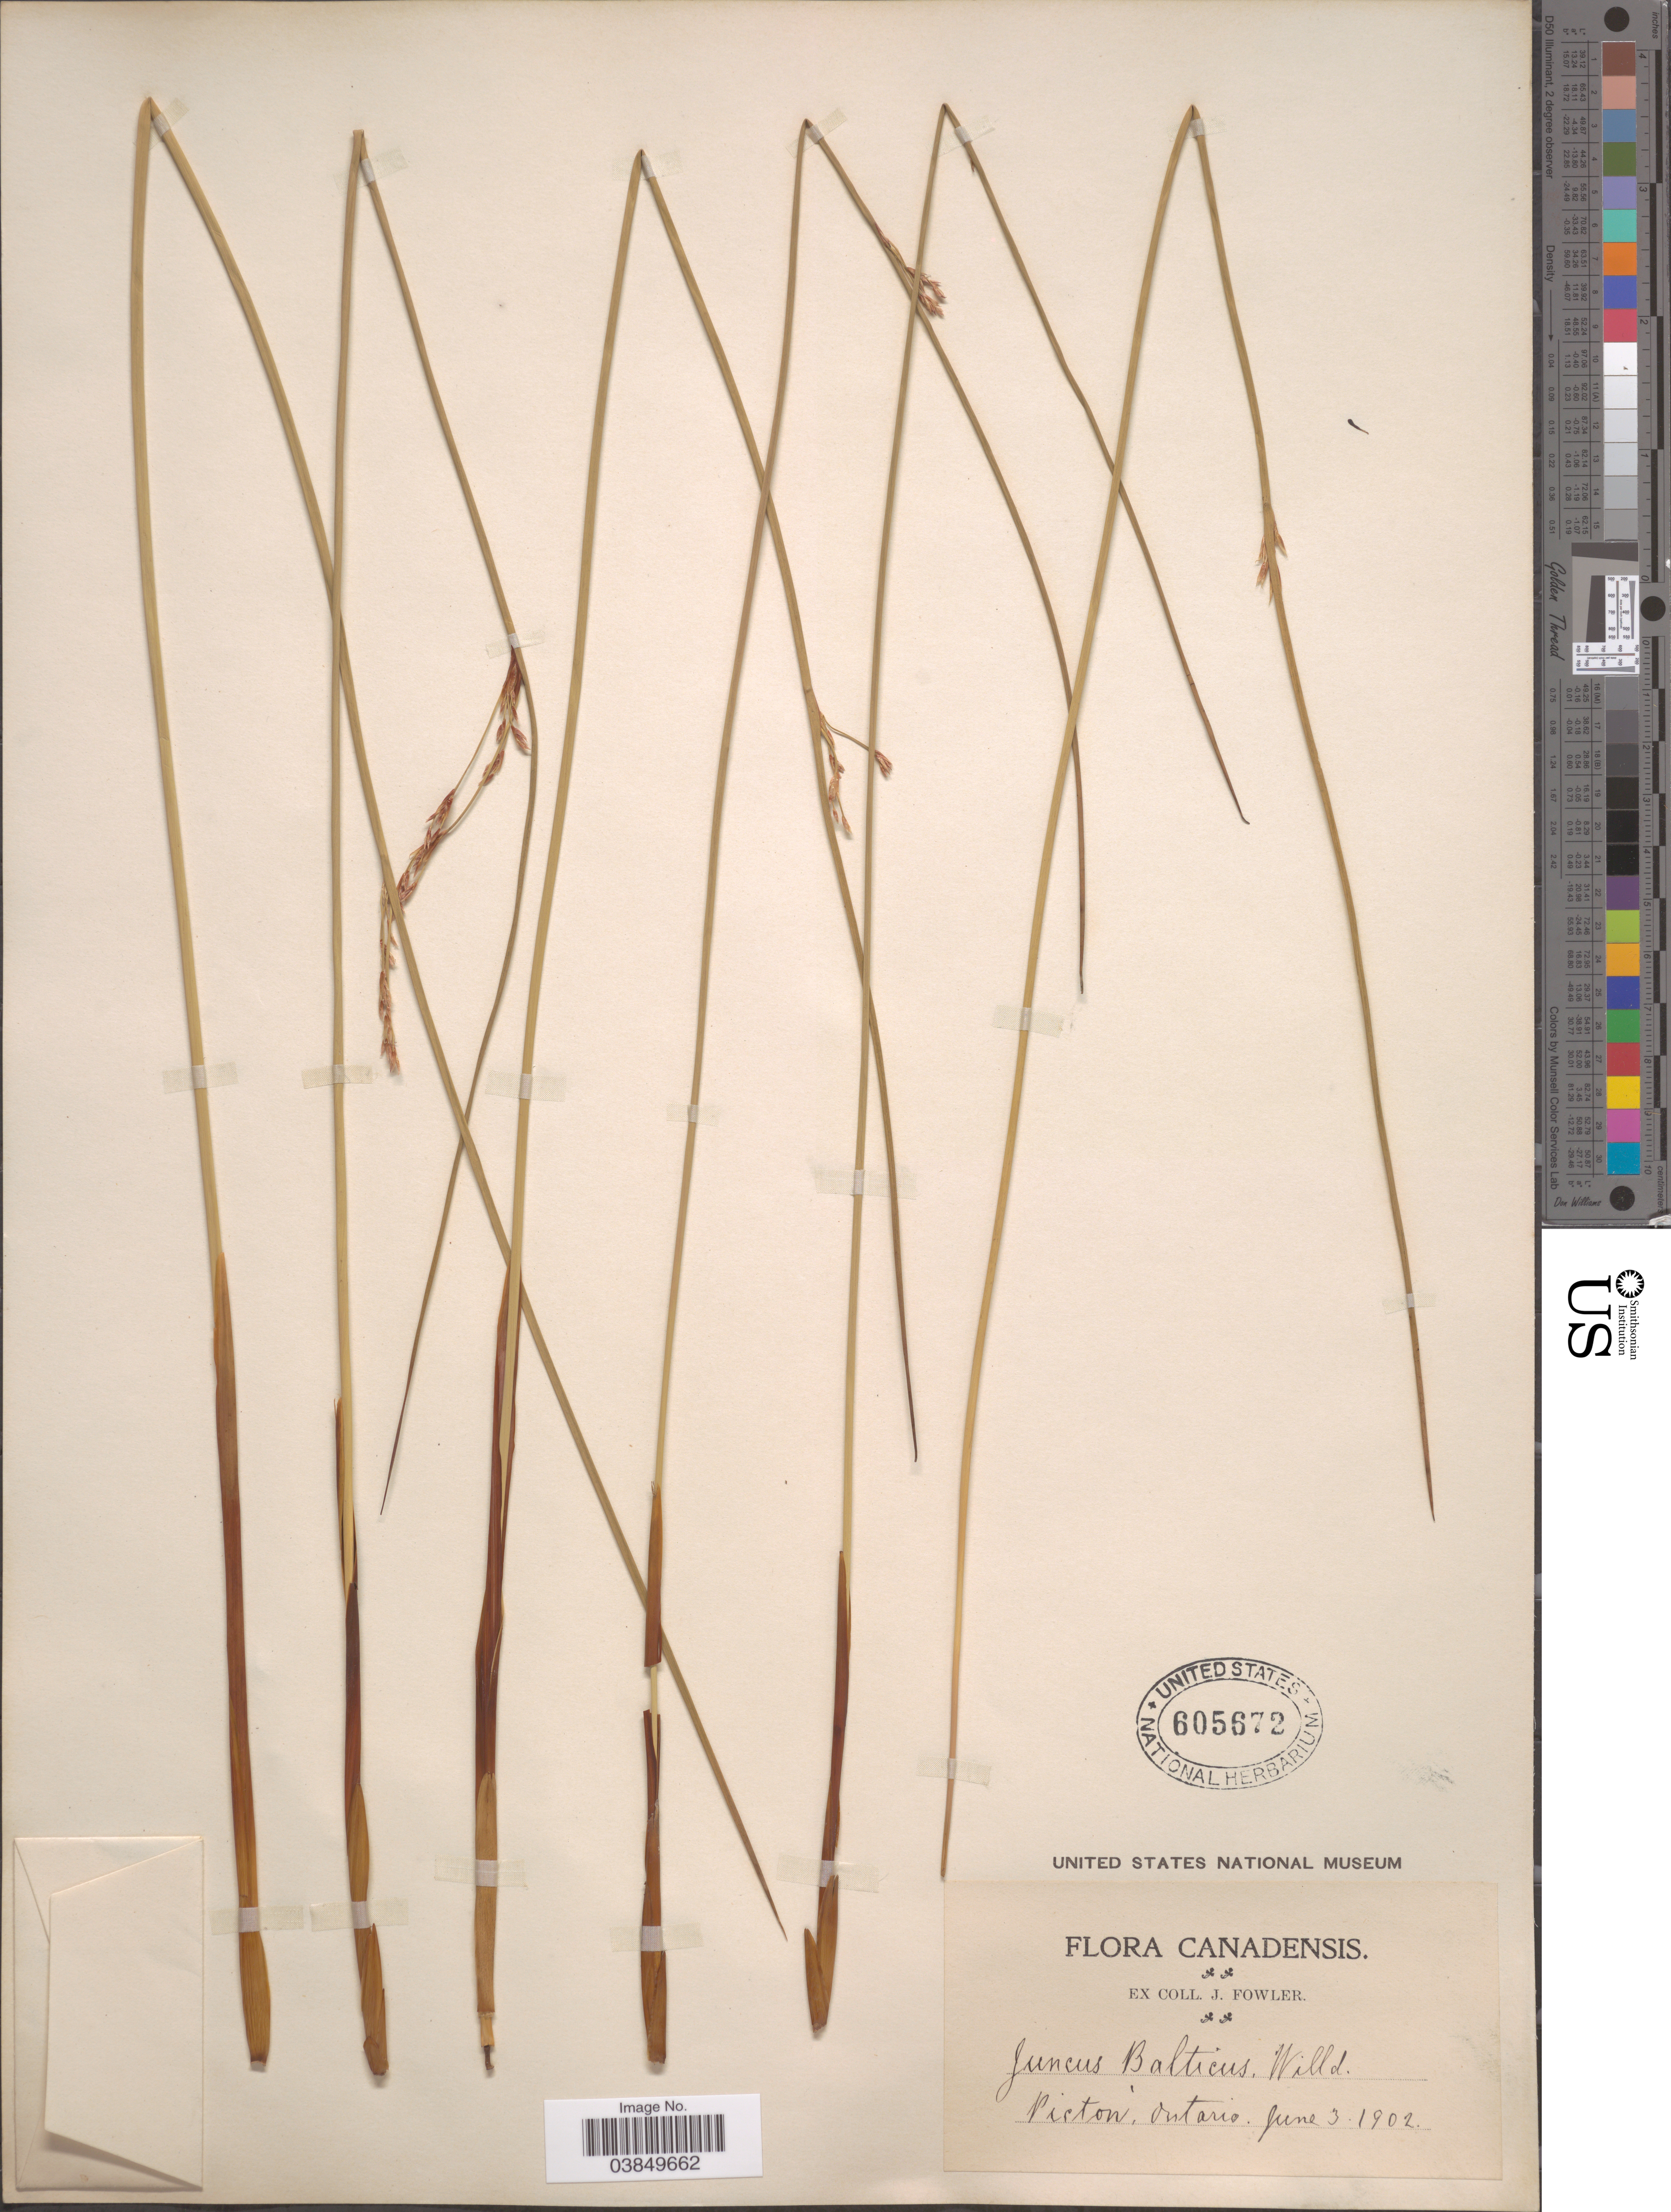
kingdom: Plantae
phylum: Tracheophyta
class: Liliopsida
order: Poales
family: Juncaceae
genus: Juncus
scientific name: Juncus balticus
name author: Willd.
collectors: J. Fowler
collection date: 1902-06-03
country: Canada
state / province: Ontario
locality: Picton.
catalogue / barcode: US 605672